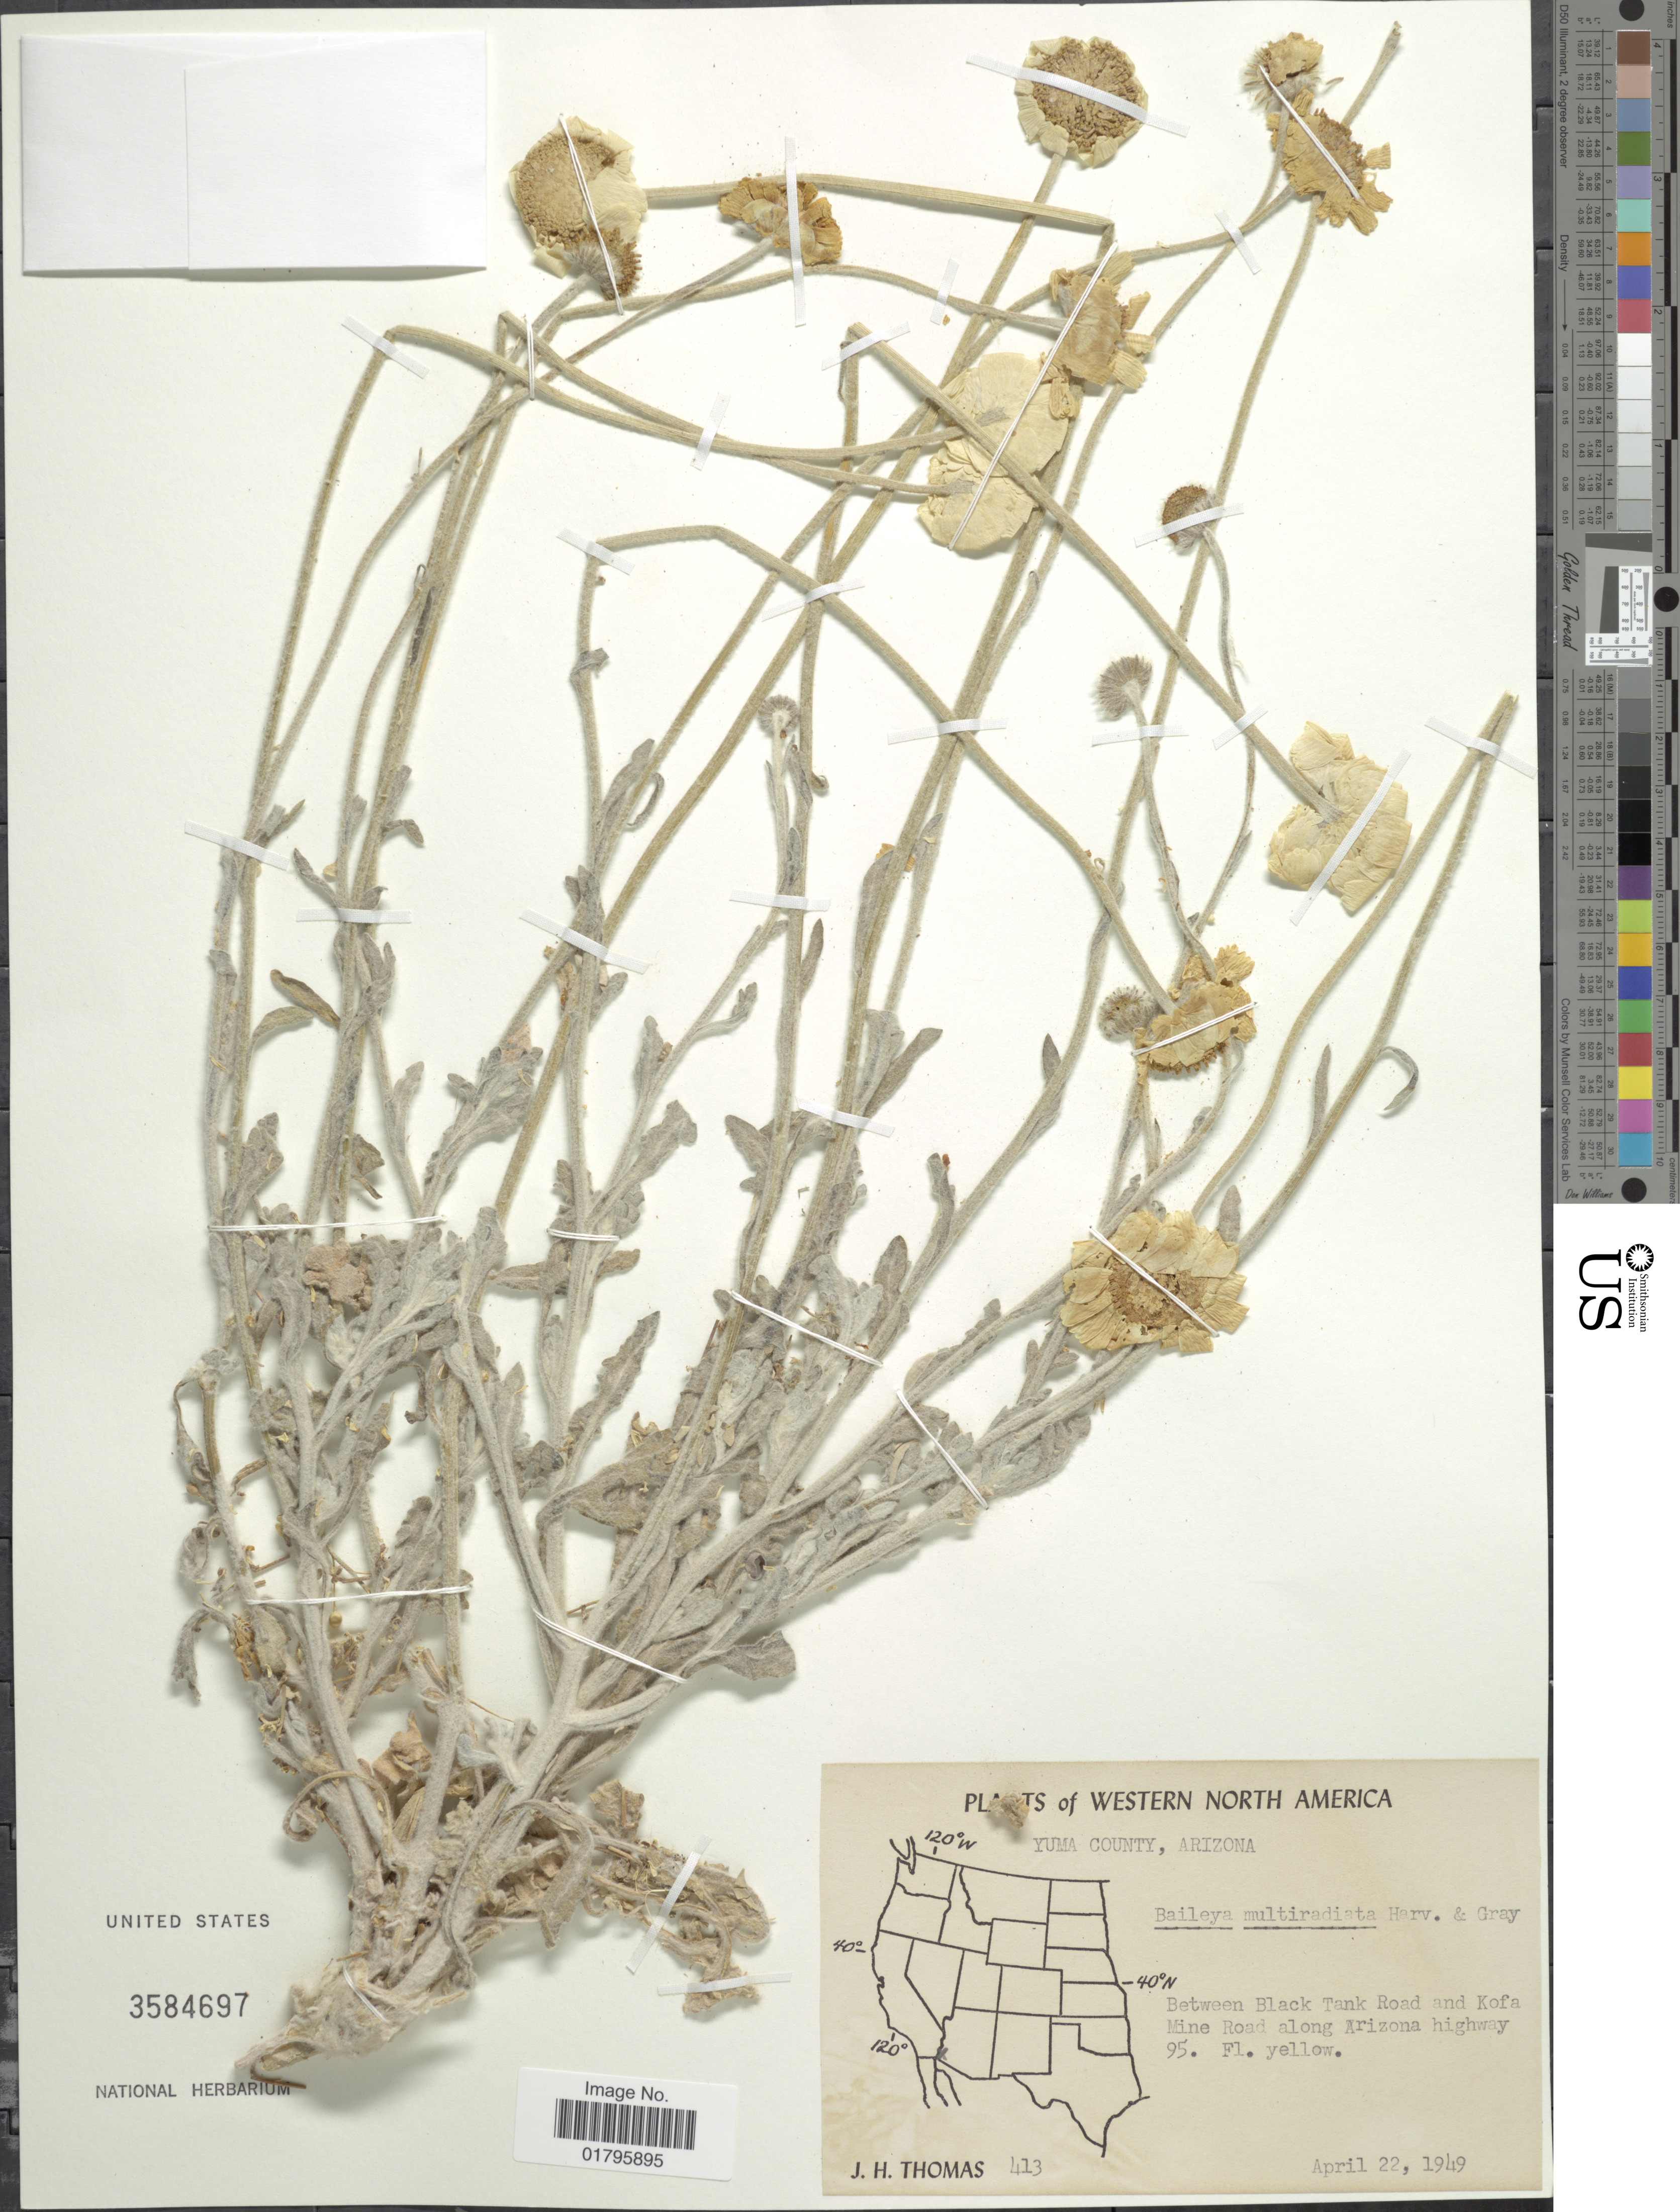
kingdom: Plantae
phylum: Tracheophyta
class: Magnoliopsida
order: Asterales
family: Asteraceae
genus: Baileya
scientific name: Baileya multiradiata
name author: Harv. & A. Gray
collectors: J. H. Thomas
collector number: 413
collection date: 1949-04-22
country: United States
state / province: Arizona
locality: Yuma County, Arizona. Between Black Tank Road and Kofa Mine Road along Arzizona highway 95.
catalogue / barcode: US 3584697